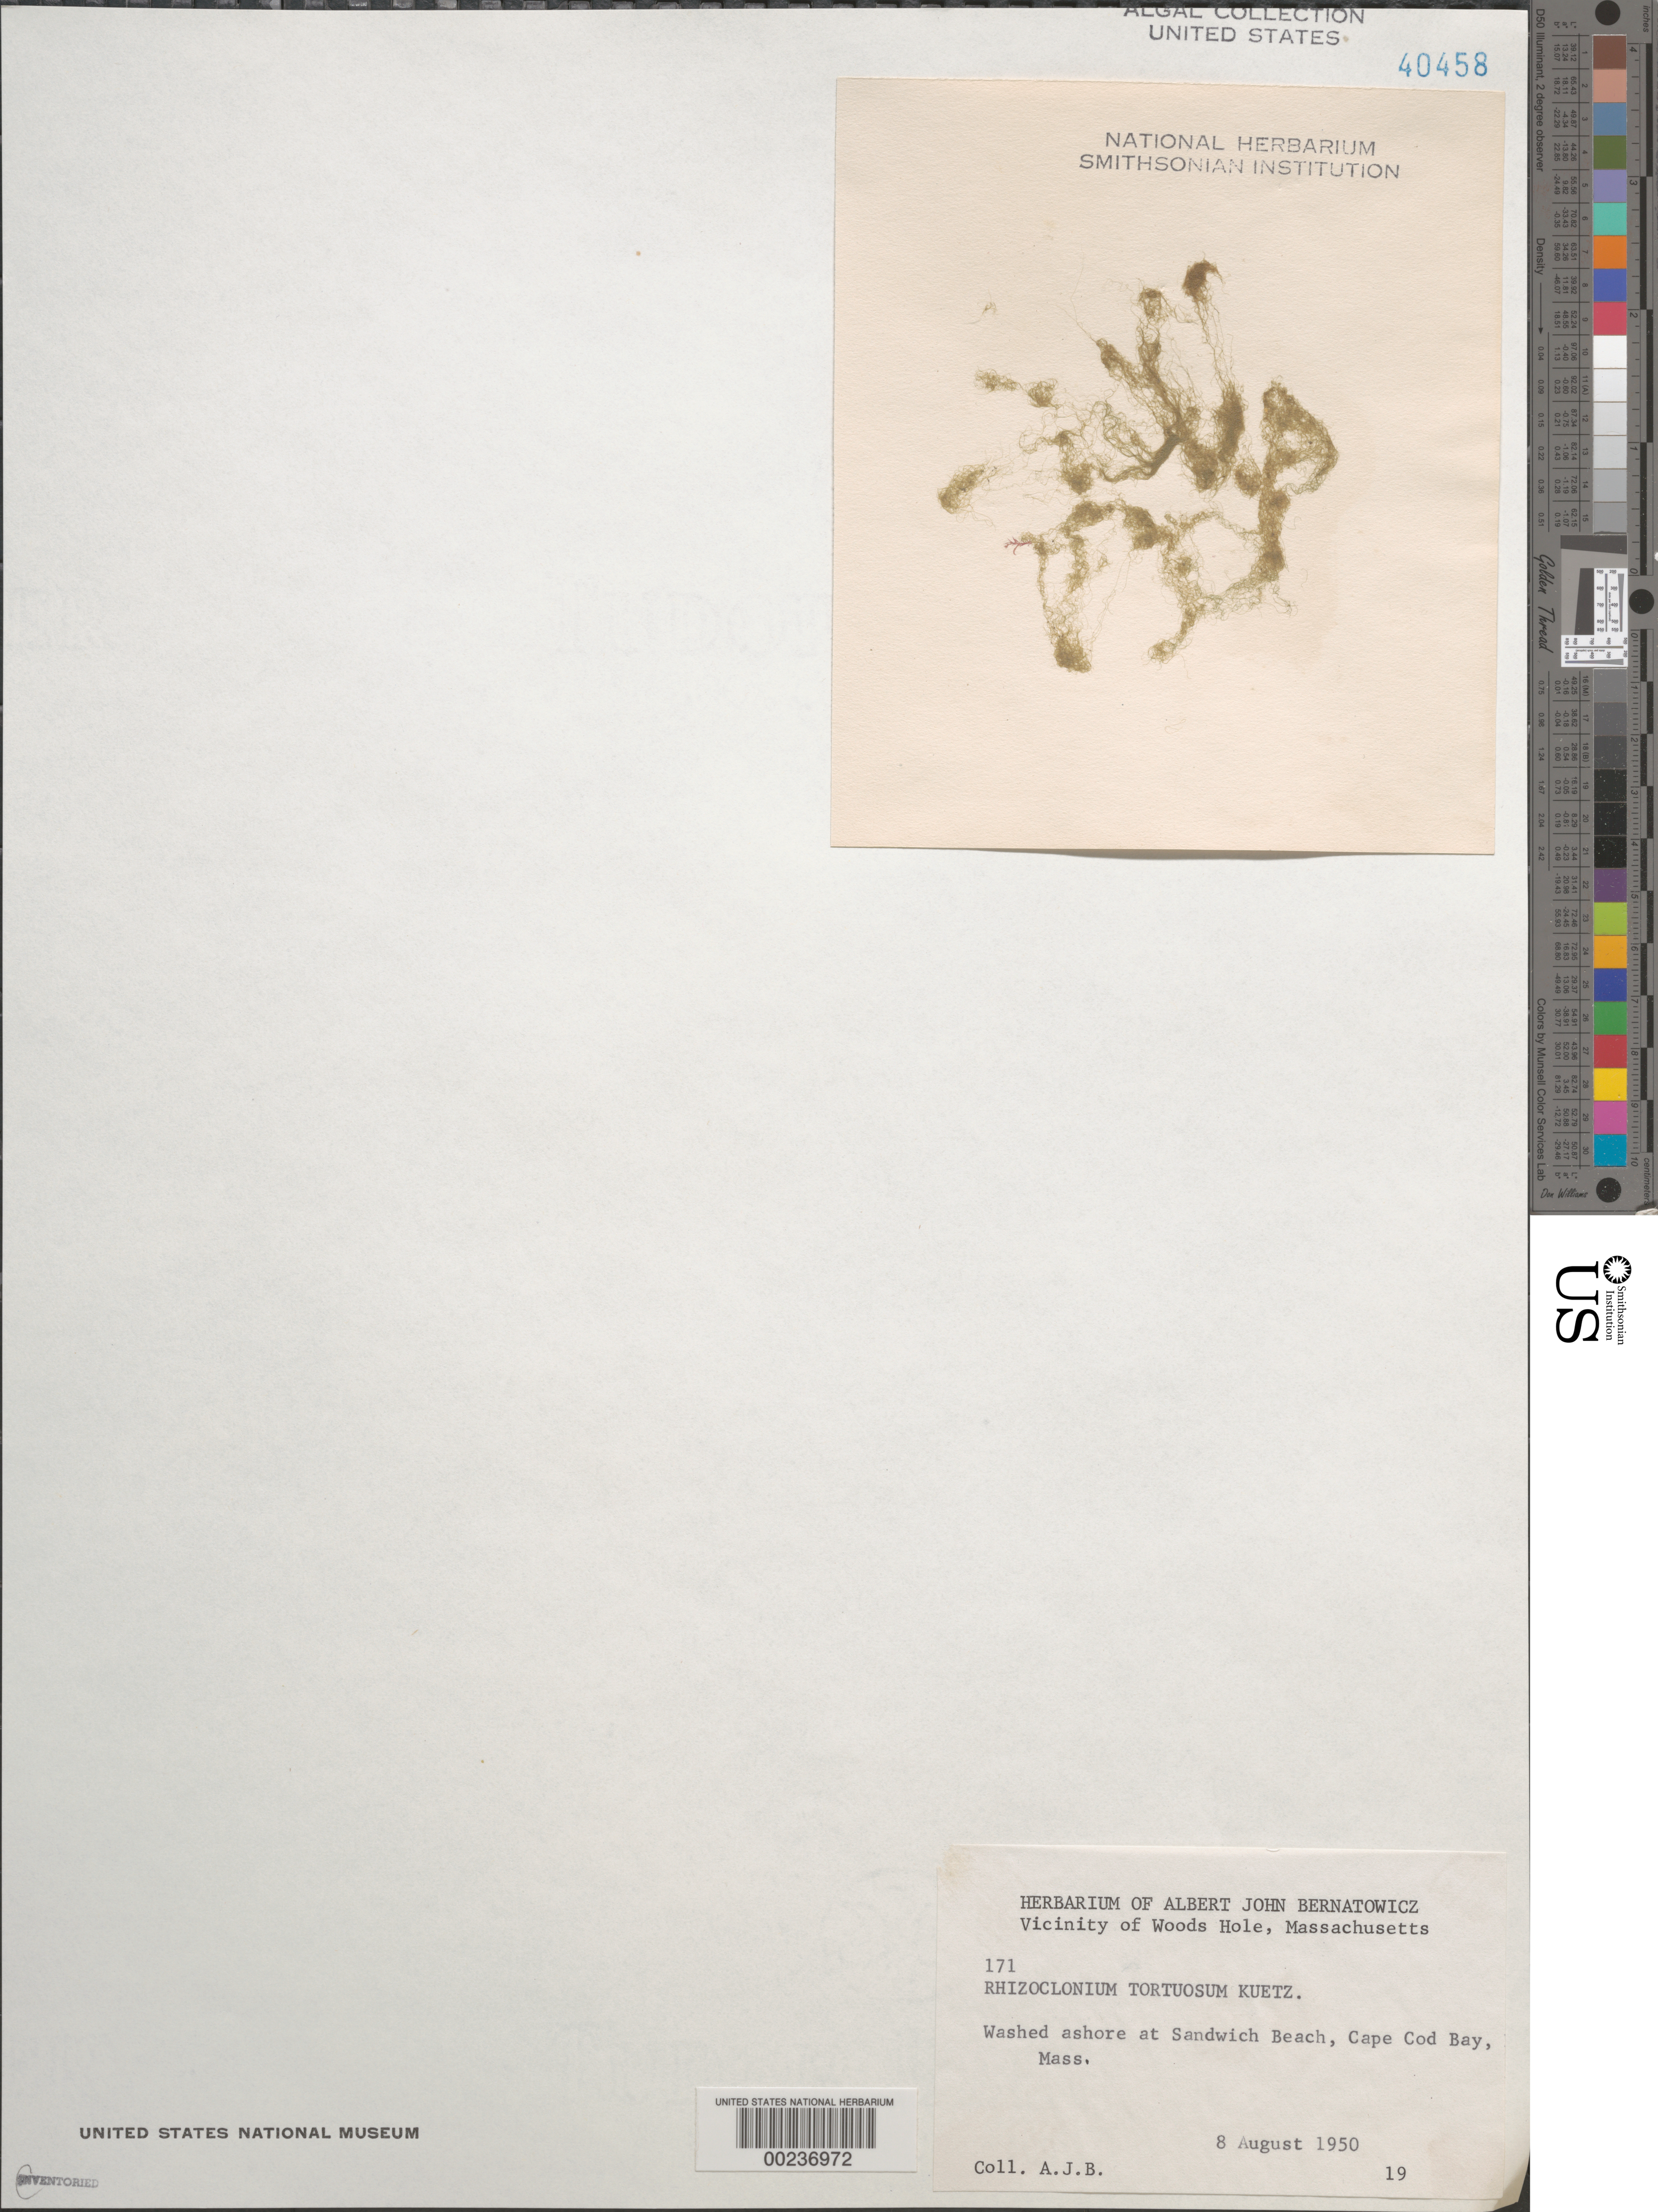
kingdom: Plantae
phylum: Chlorophyta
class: Ulvophyceae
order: Cladophorales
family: Cladophoraceae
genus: Chaetomorpha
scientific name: Chaetomorpha tortuosa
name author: (Dilwyn) Kütz.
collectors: A. Bernatowicz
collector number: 171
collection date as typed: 08 Aug 1950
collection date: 1950-08-08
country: United States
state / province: Massachusetts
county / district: Barnstable County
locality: Sandwich Beach, Cape Cod Bay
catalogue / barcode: US 40458